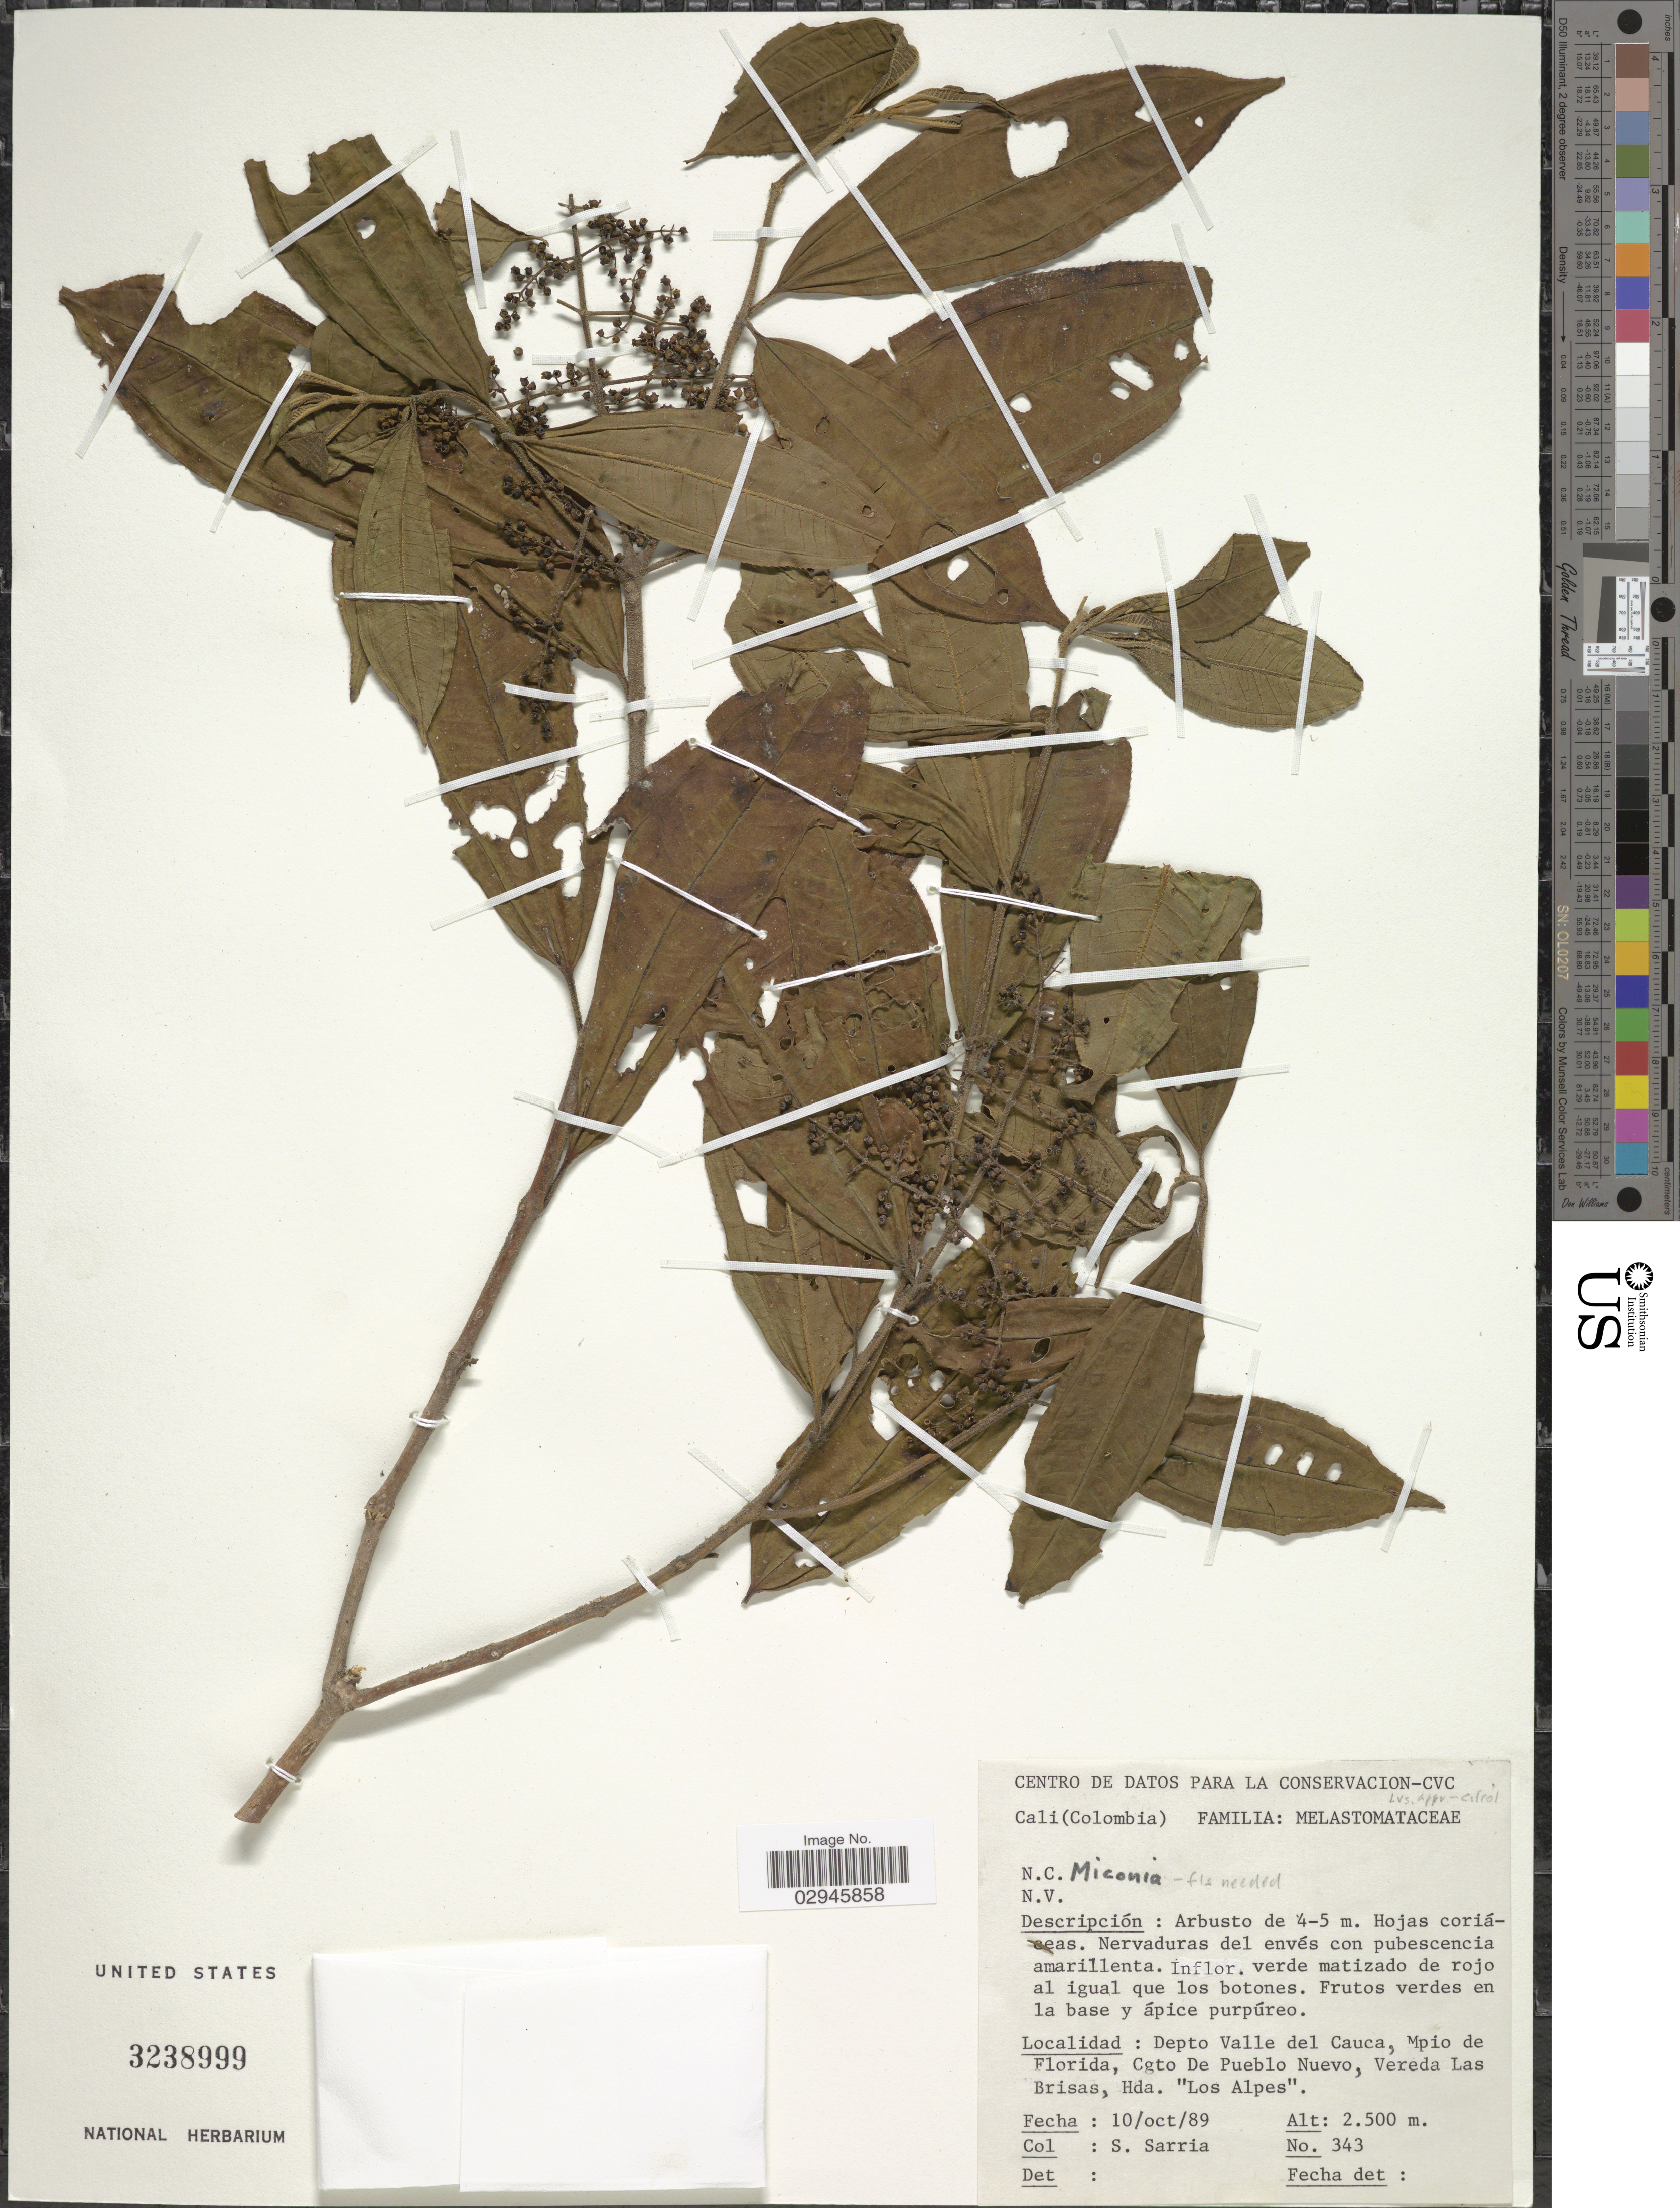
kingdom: Plantae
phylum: Tracheophyta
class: Magnoliopsida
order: Myrtales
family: Melastomataceae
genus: Miconia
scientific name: Miconia sp.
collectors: S. Sarria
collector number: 343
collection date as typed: Transcribed d/m/y: 10/10/89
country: Colombia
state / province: Valle del Cauca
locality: Depto Valle del Cauca, Mpio de Florida, Cgto De Pueblo Nuevo, Vereda Las Brisas, Hda. "Los Alpes".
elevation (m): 2500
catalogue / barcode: US 3238999